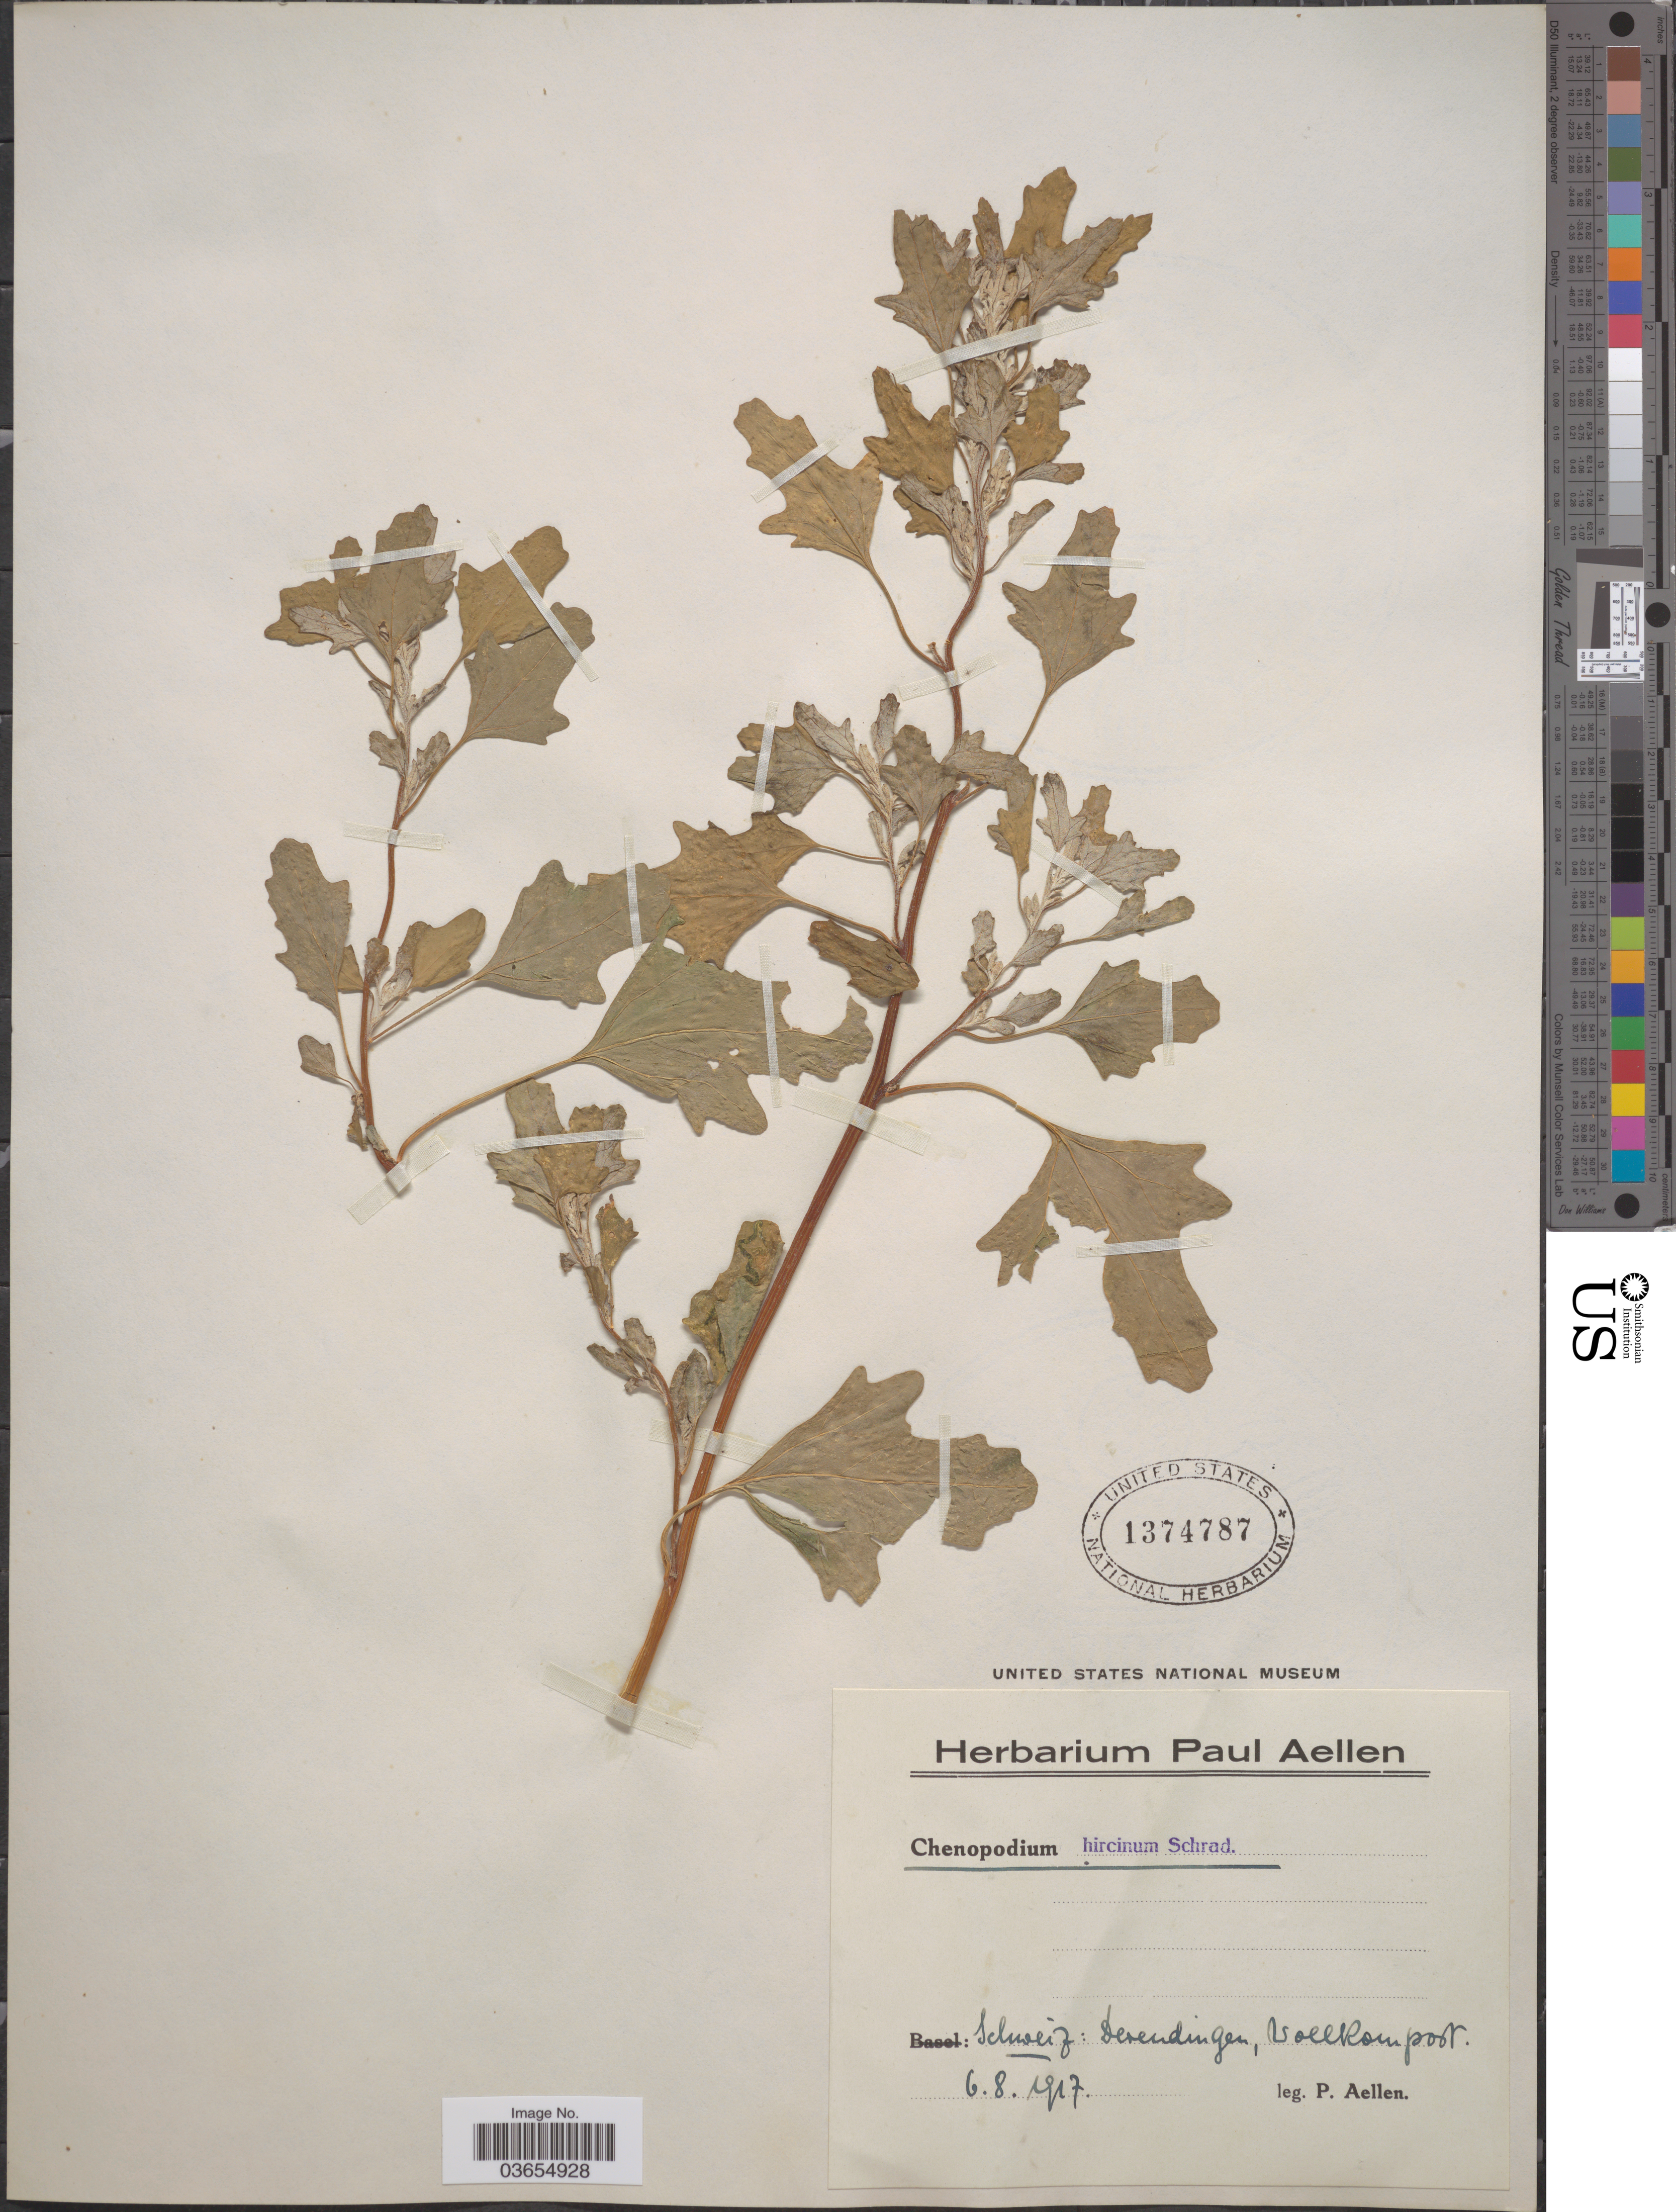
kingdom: Plantae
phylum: Tracheophyta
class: Magnoliopsida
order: Caryophyllales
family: Amaranthaceae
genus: Chenopodium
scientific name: Chenopodium hircinum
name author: Schrad.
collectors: P. Aellen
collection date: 1917-08-06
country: Switzerland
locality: Schweiz: Derendingen, Wollkompost.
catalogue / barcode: US 1374787